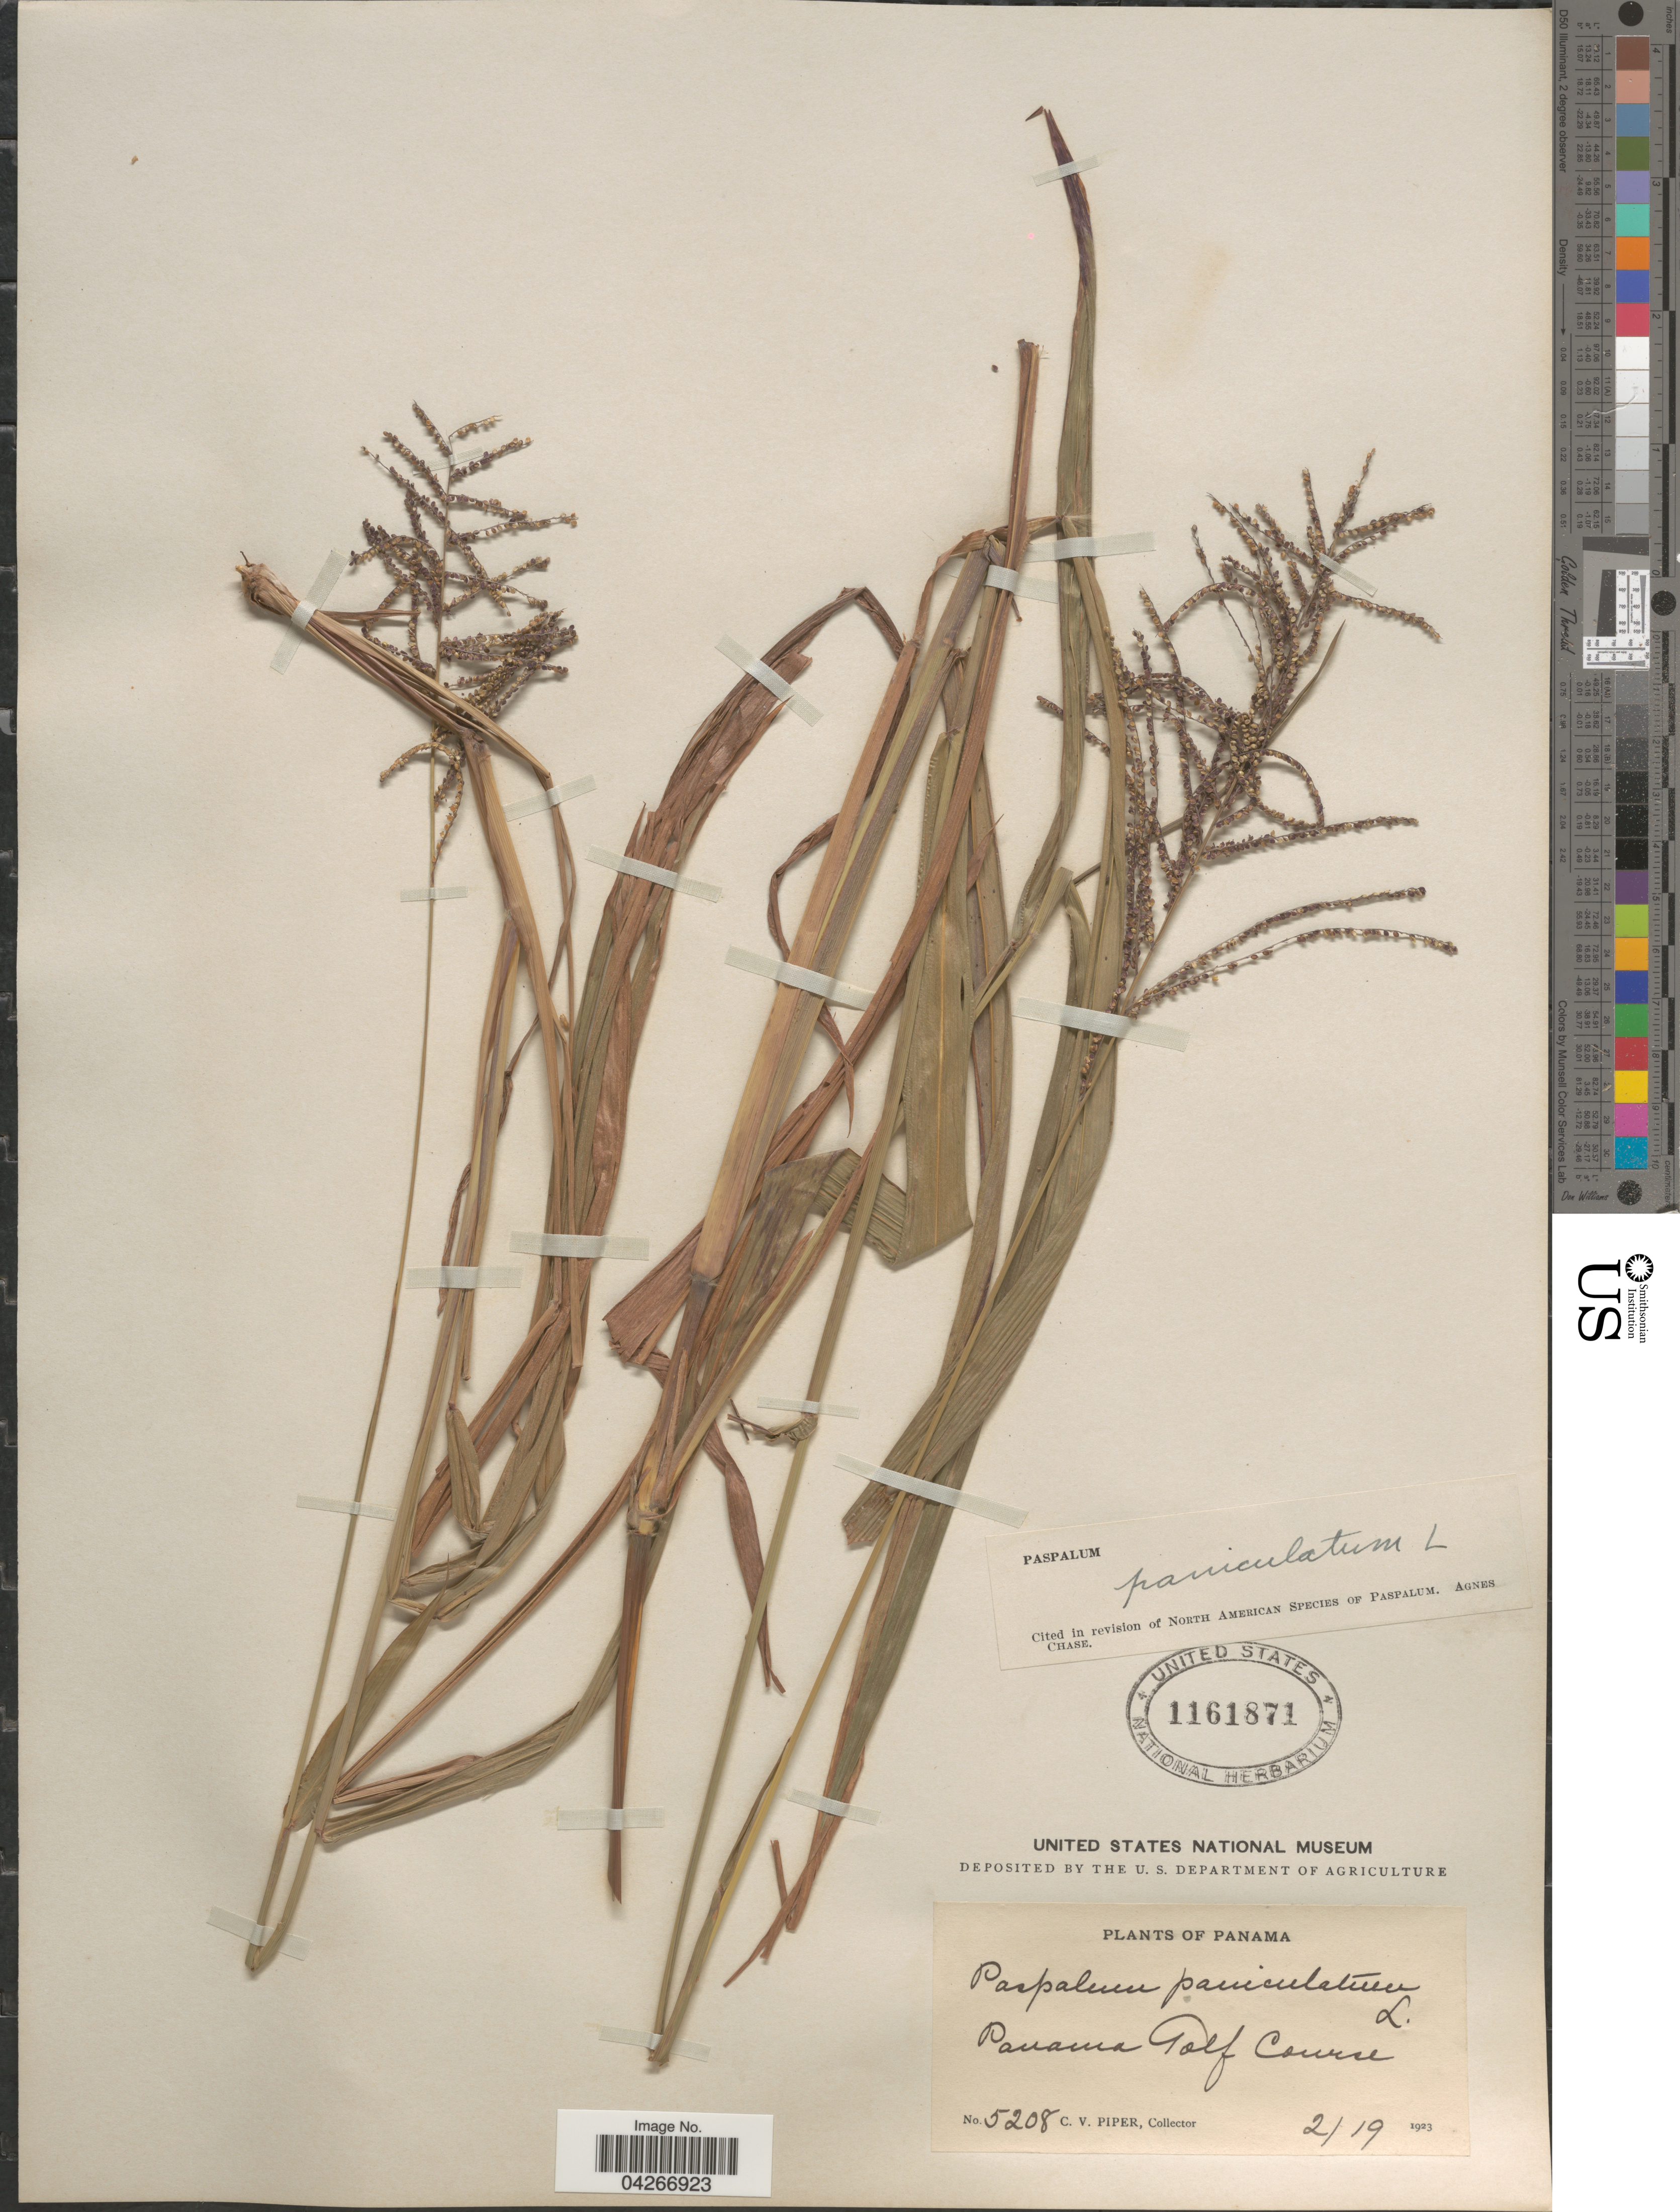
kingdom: Plantae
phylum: Tracheophyta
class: Liliopsida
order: Poales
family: Poaceae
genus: Paspalum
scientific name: Paspalum paniculatum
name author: L.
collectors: C. V. Piper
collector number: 5208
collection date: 1923-02-19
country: Panama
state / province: Panamá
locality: Panama Golf Course.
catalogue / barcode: US 1161871